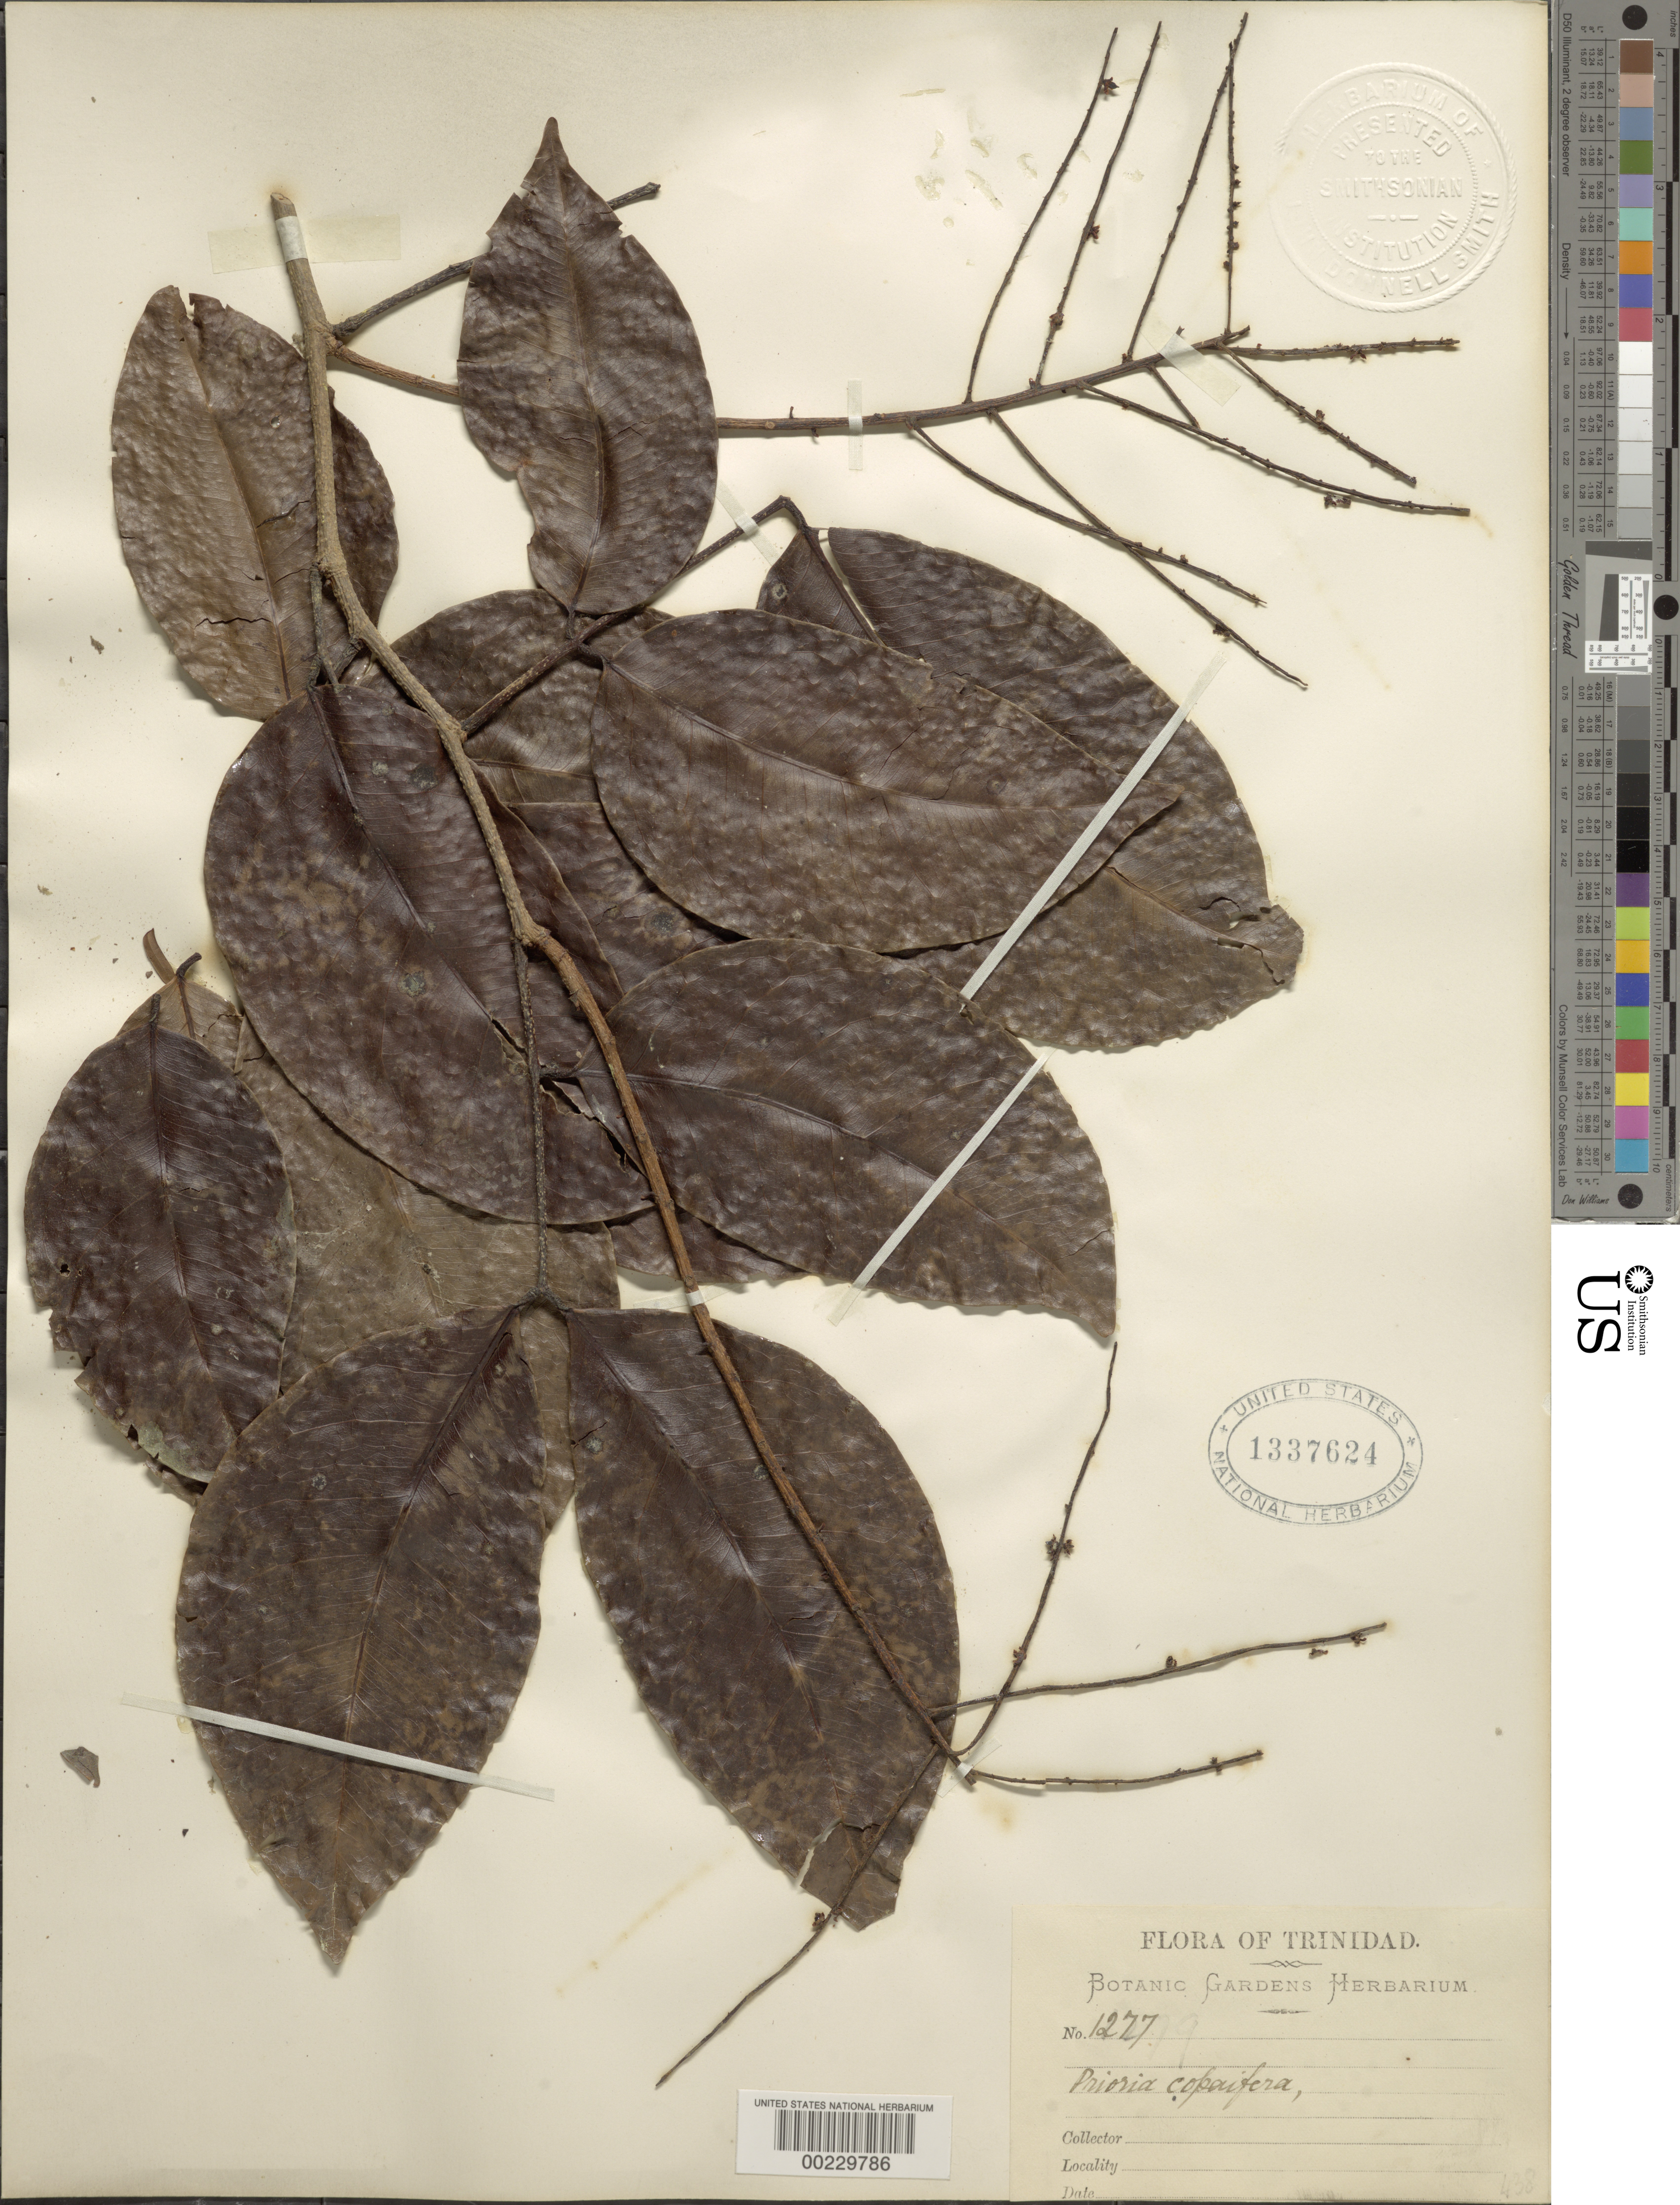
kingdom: Plantae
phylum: Tracheophyta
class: Magnoliopsida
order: Fabales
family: Fabaceae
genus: Prioria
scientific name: Prioria copaifera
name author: Griseb.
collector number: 1277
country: Trinidad and Tobago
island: Trinidad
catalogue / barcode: US 1337624